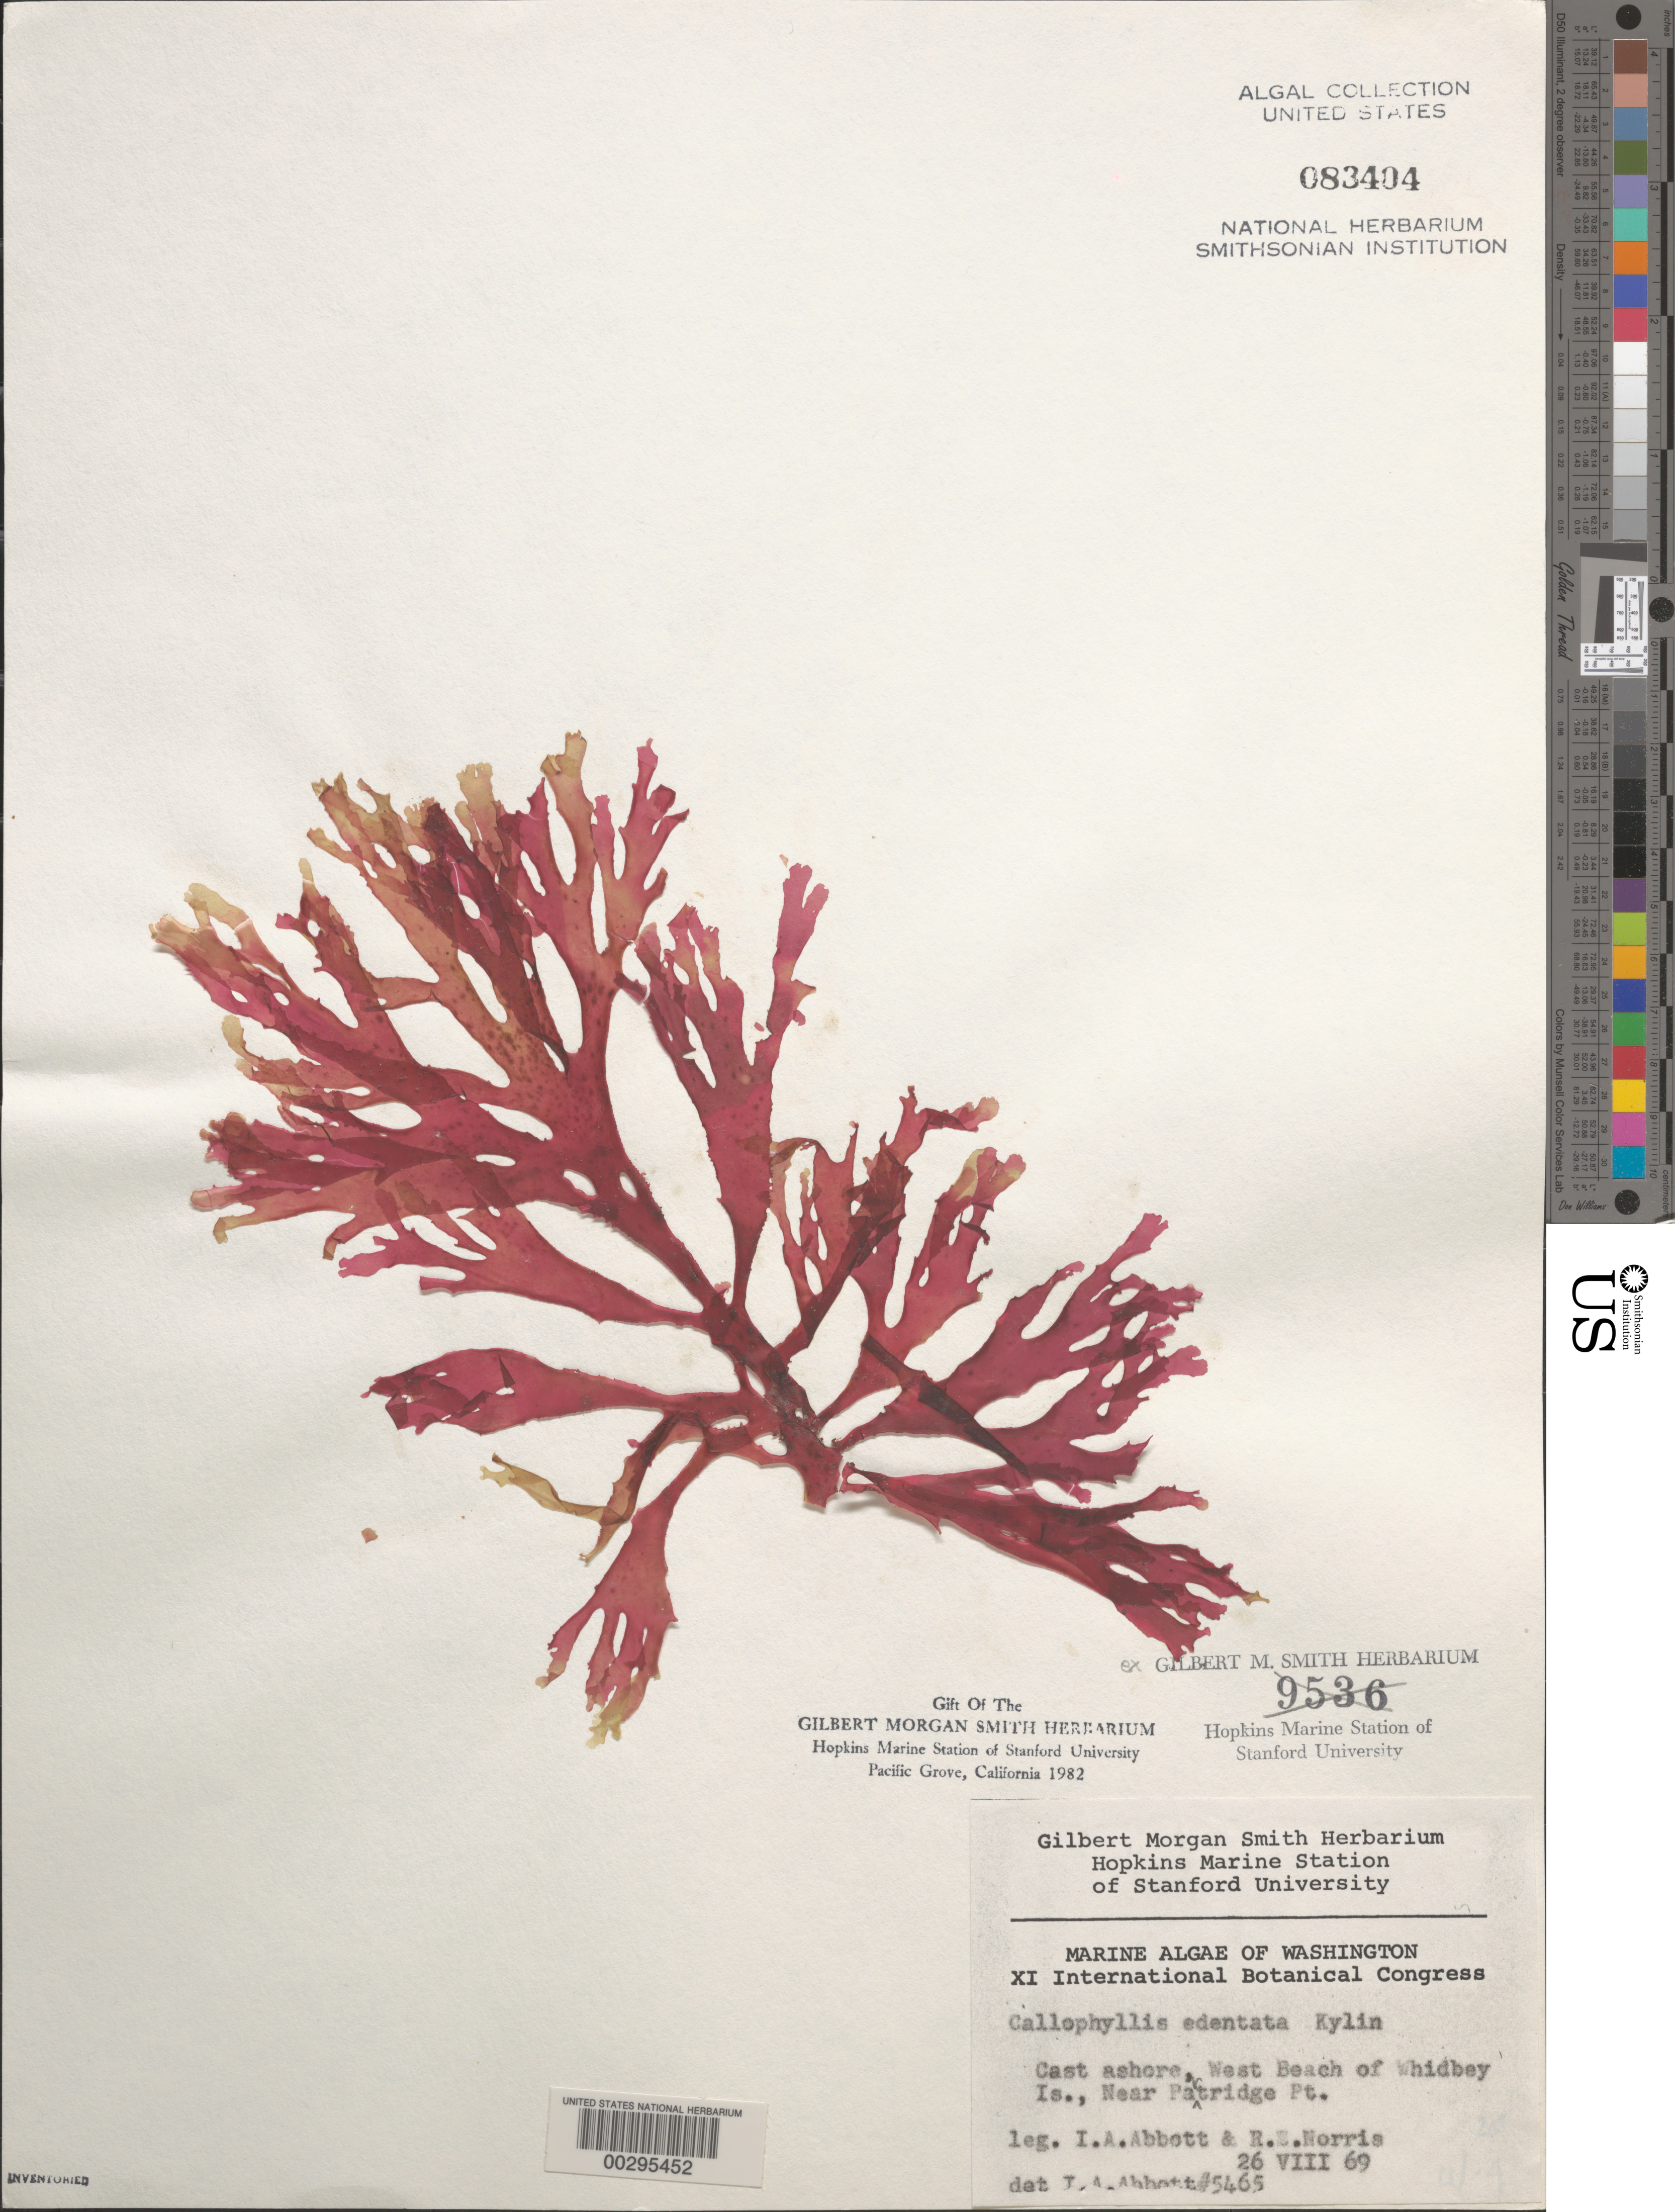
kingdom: Plantae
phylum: Rhodophyta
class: Florideophyceae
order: Gigartinales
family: Kallymeniaceae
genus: Callophyllis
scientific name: Callophyllis edentata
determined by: Abbott, Isabella A.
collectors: I. A. Abbott & R. E. Norris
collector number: IAA 5465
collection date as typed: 26 Aug 1969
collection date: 1969-08-26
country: United States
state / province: Washington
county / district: Island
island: Whidbey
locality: West Beach near Partridge Point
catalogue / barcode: US 83404